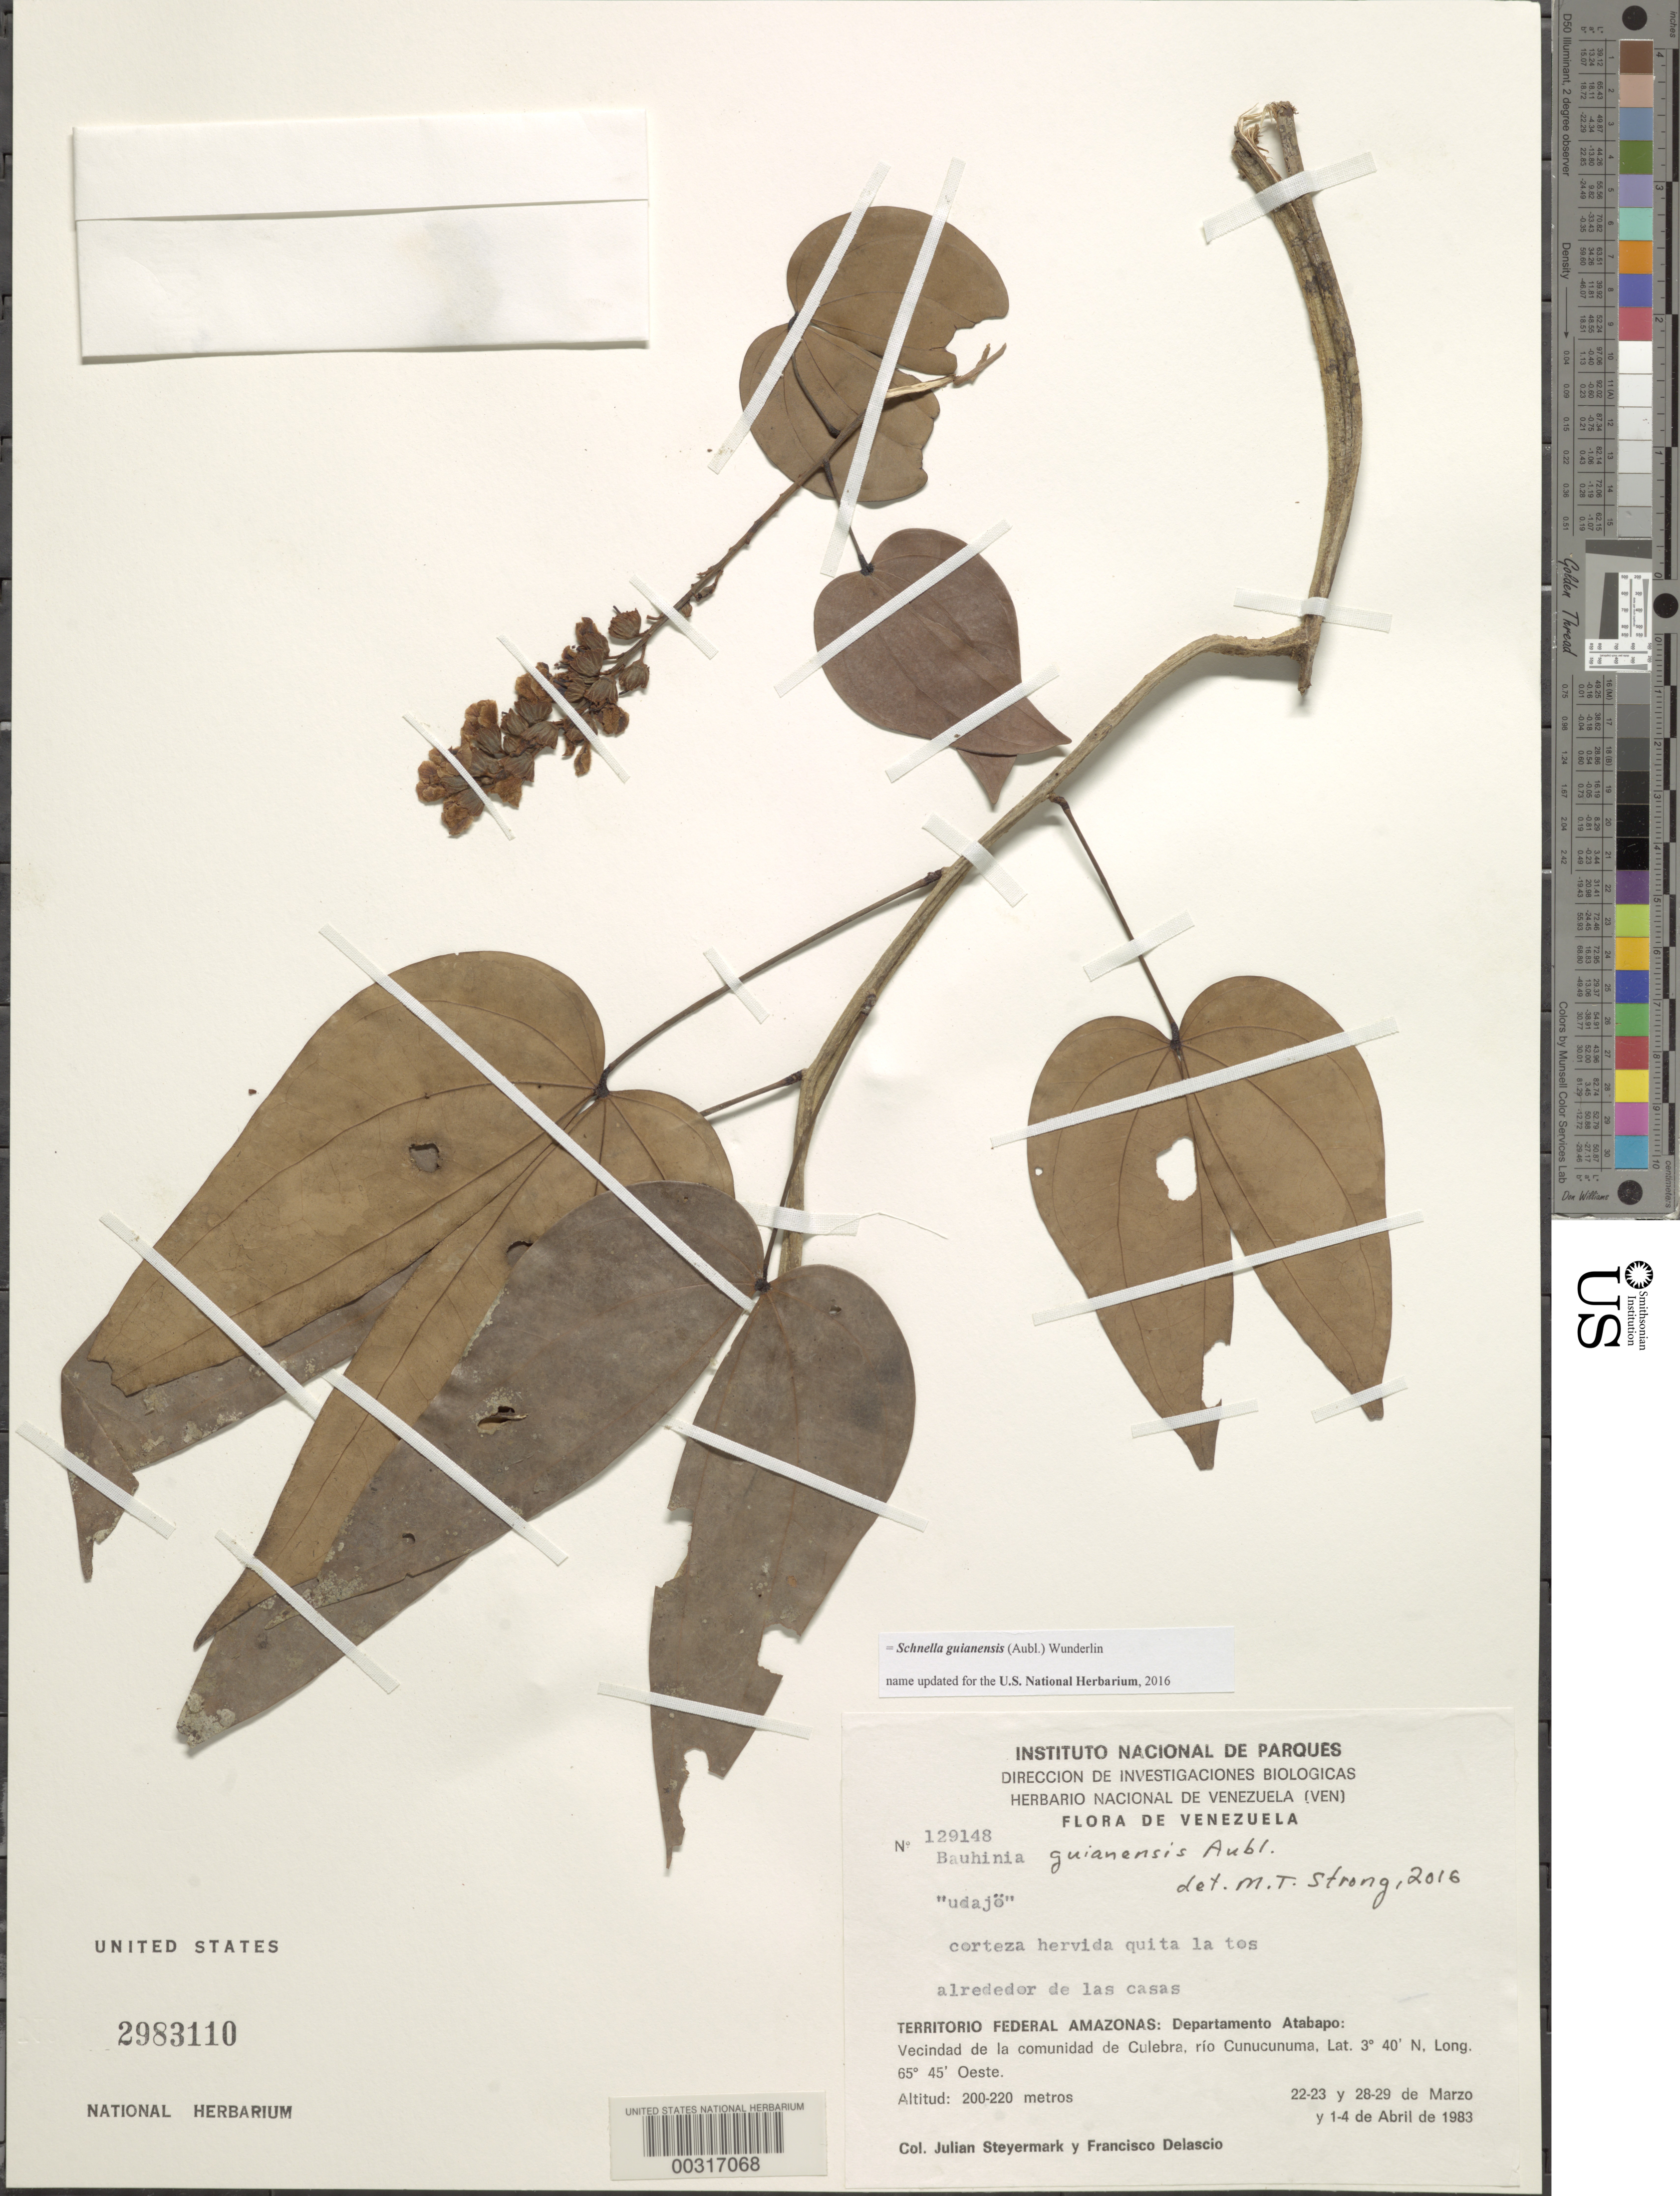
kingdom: Plantae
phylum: Tracheophyta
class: Magnoliopsida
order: Fabales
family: Fabaceae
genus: Schnella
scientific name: Schnella guianensis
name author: (Aubl.) Wunderlin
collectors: J. Steyermark & F. Delascio C.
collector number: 129148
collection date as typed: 22 Mar 1983 to 04 Apr 1983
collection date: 1983-03-22/1983-04-04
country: Venezuela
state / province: Amazonas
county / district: Atabapo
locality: Vicinity of the community of Culebra, Rio Cunucunuma; vicinity of the houses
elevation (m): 200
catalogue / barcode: US 2983110